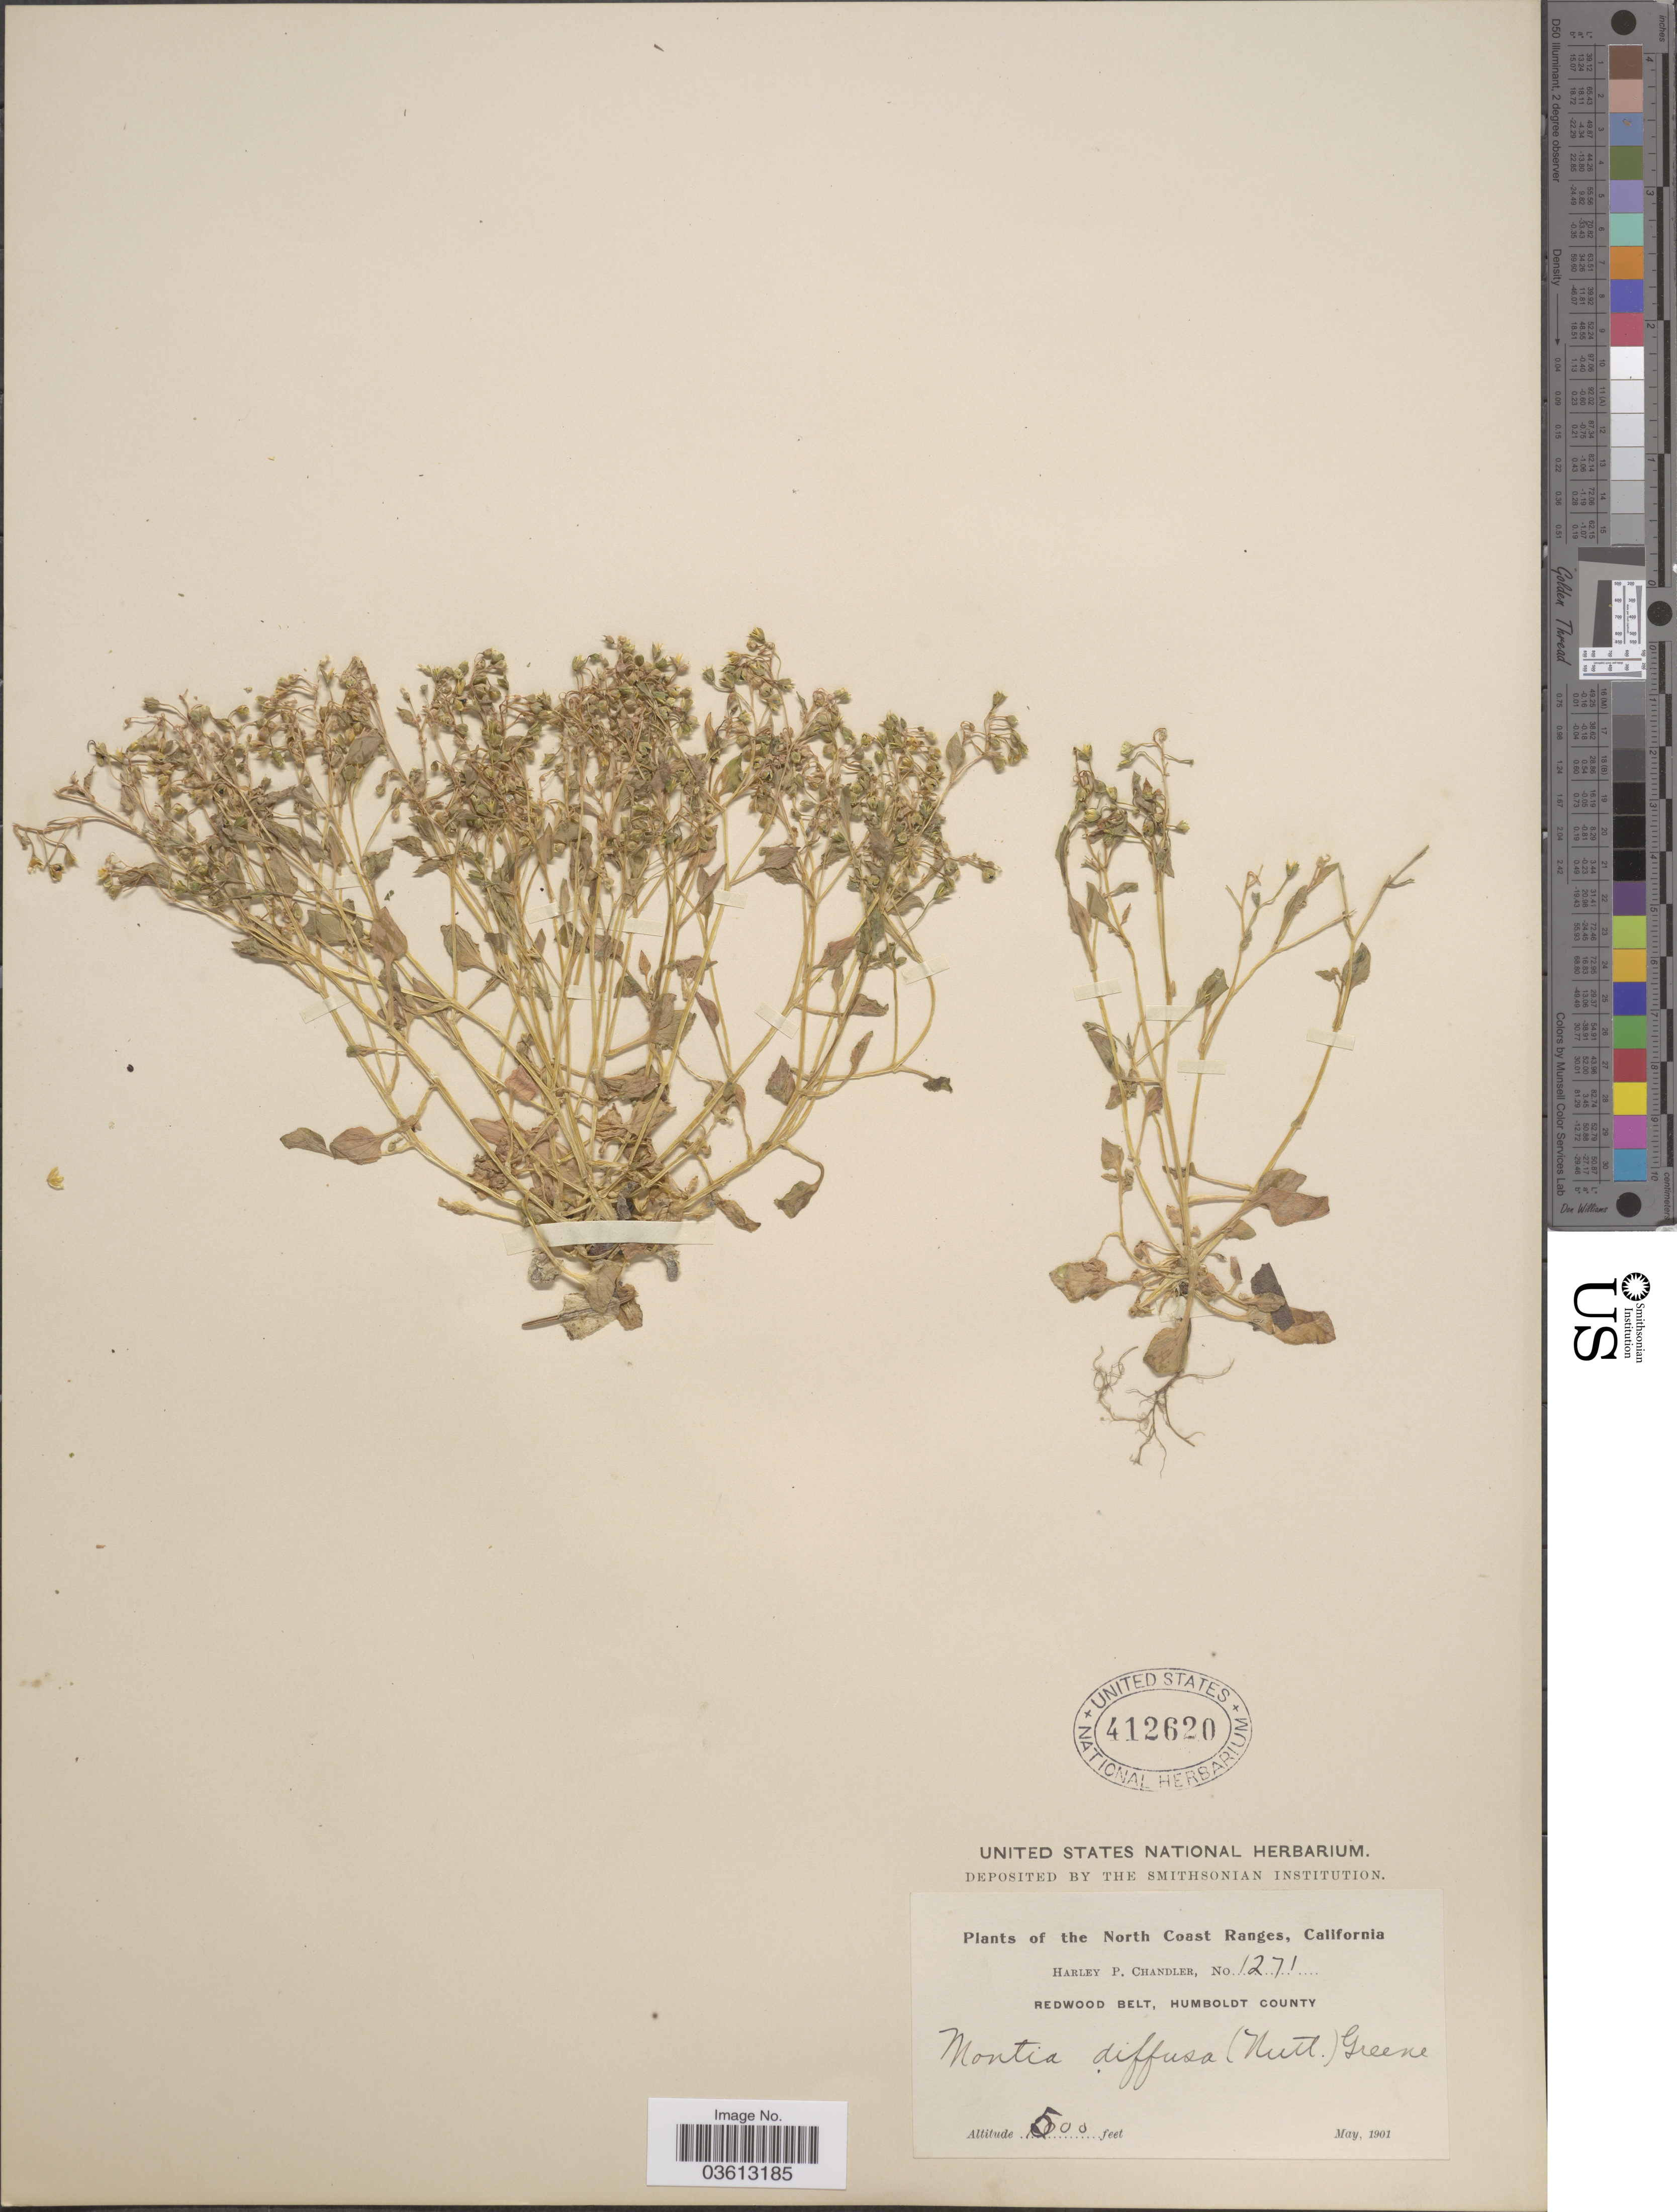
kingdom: Plantae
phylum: Tracheophyta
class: Magnoliopsida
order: Caryophyllales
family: Montiaceae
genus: Montia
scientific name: Montia diffusa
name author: (Nutt.) Greene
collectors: H. Chandler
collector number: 1271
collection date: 1901-05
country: United States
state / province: California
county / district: Humboldt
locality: The North Coast Ranges, Redwood Belt, Humboldt County.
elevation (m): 152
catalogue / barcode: US 412620